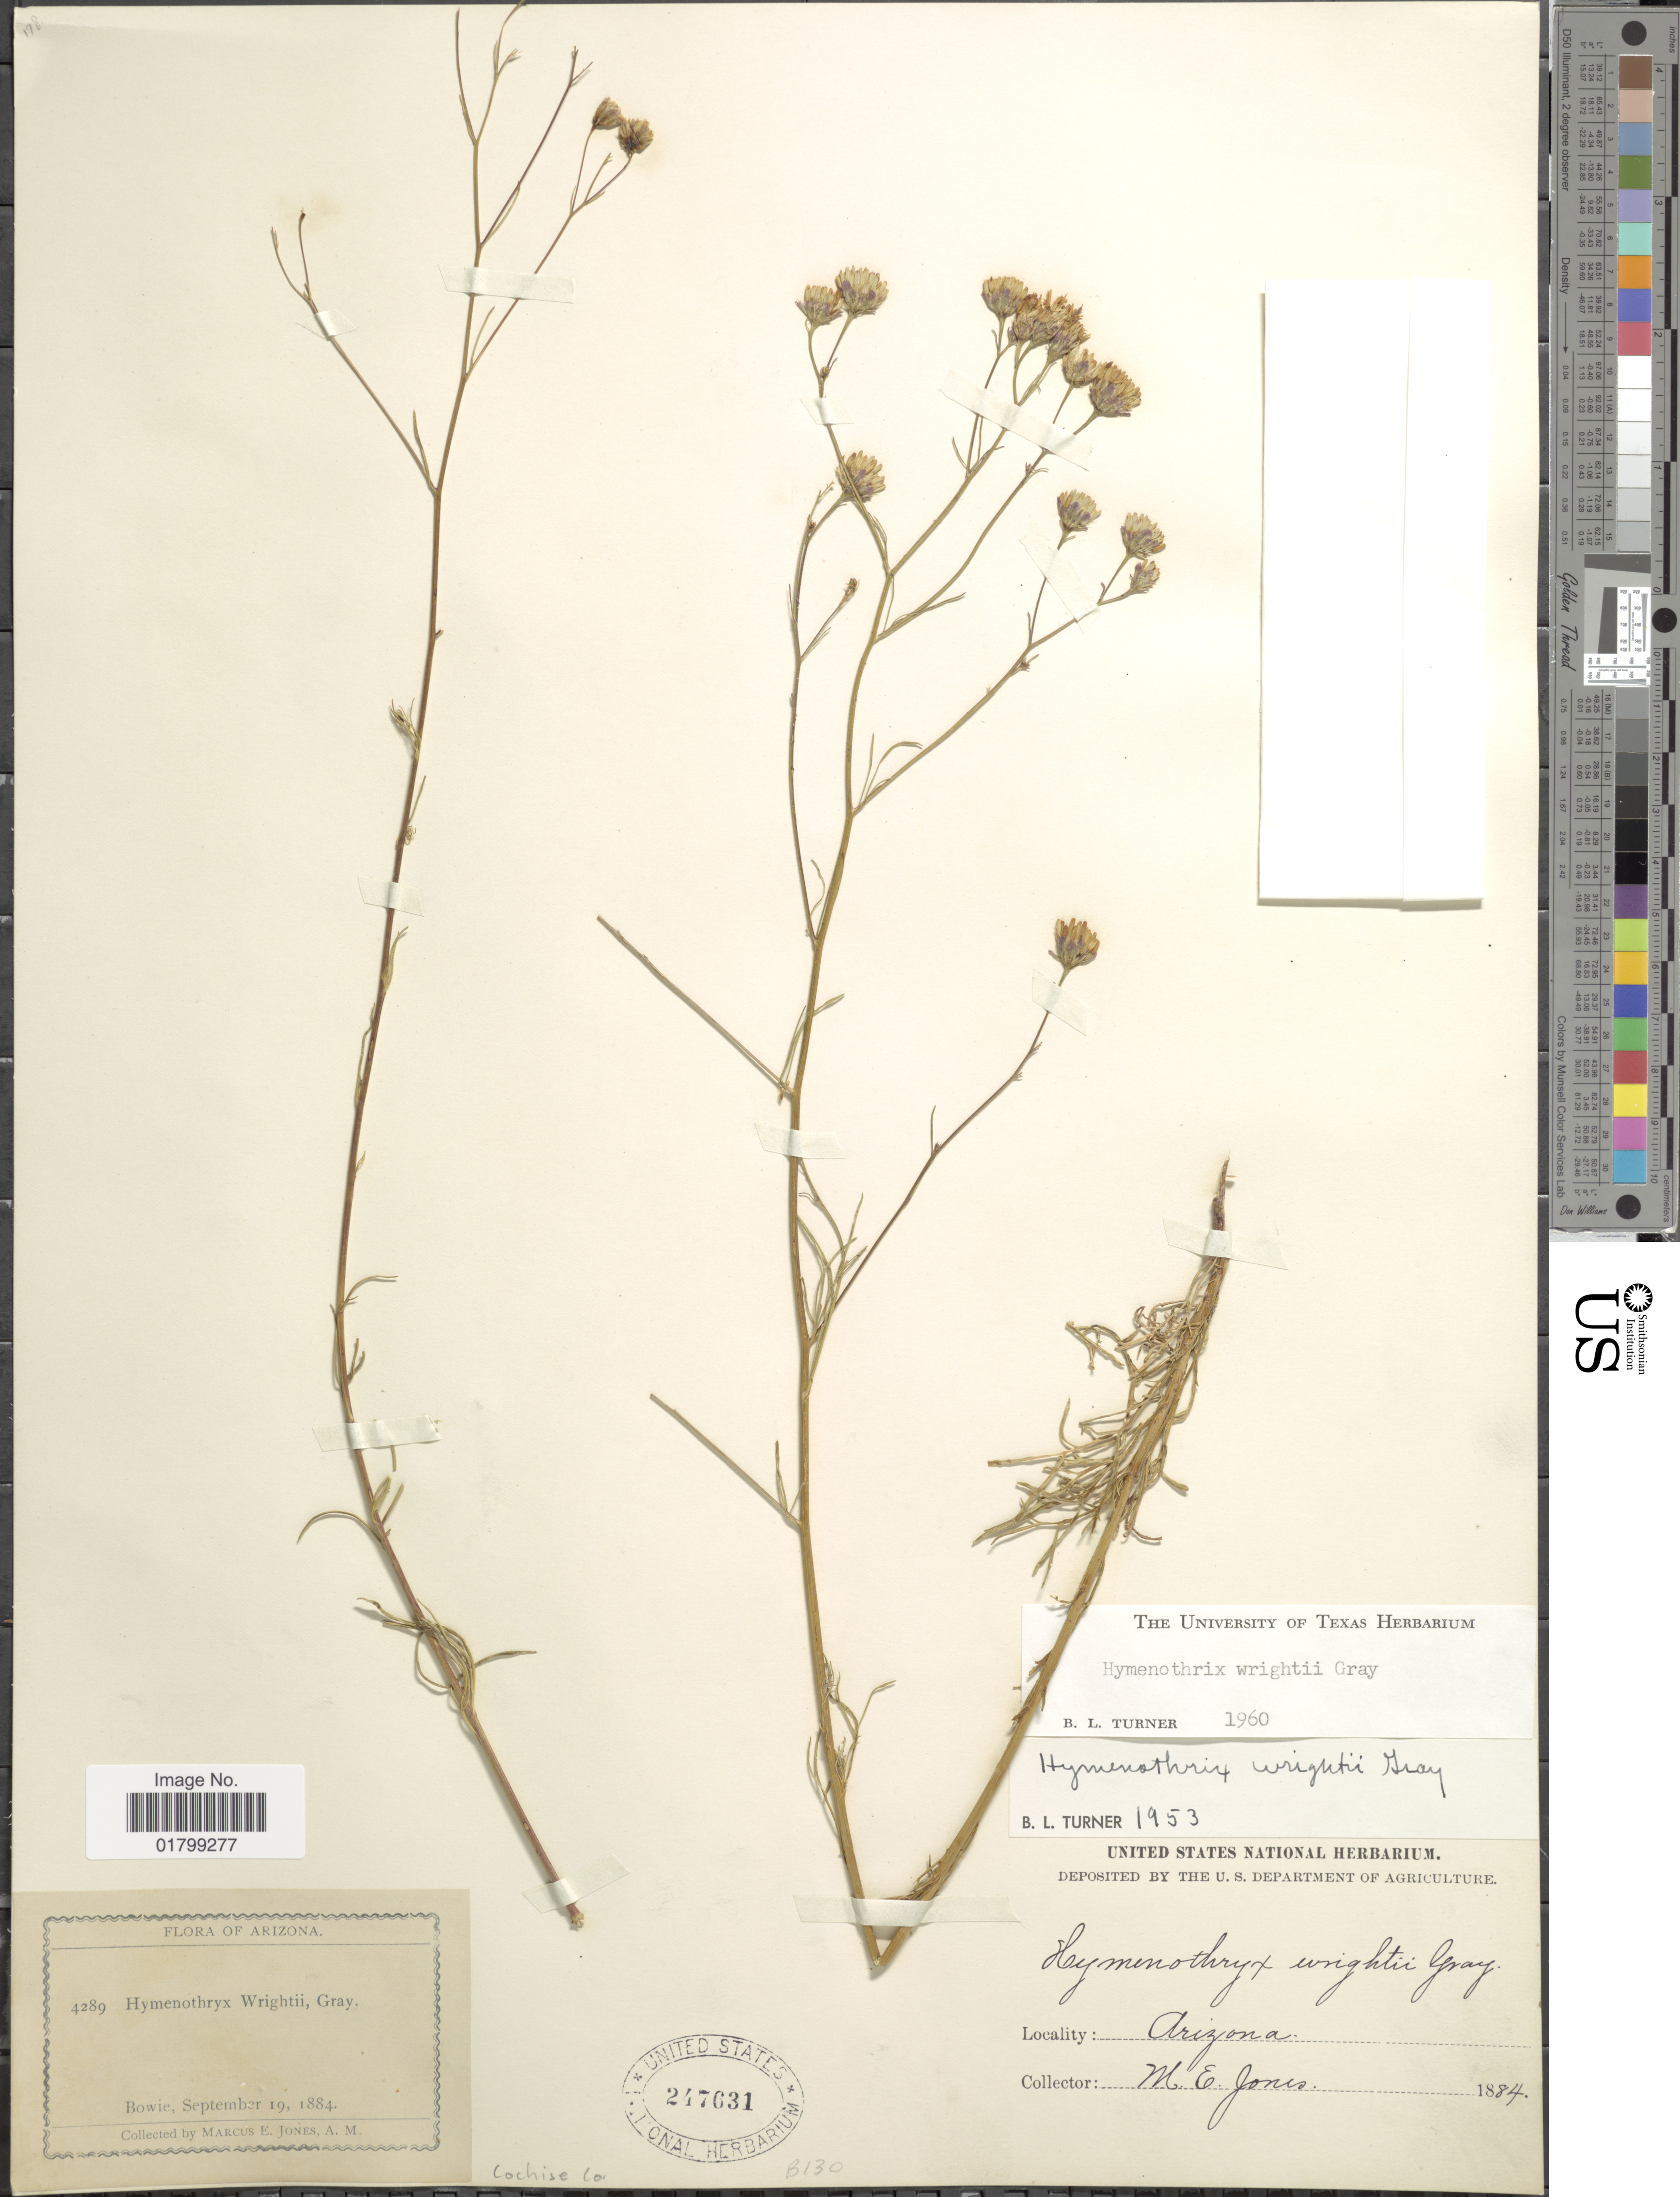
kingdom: Plantae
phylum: Tracheophyta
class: Magnoliopsida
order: Asterales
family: Asteraceae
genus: Hymenothrix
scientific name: Hymenothrix wrightii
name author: A. Gray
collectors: M. E. Jones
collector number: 4289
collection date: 1884-09-19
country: United States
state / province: Arizona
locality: Bowie, Cochise Co.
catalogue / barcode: US 247631